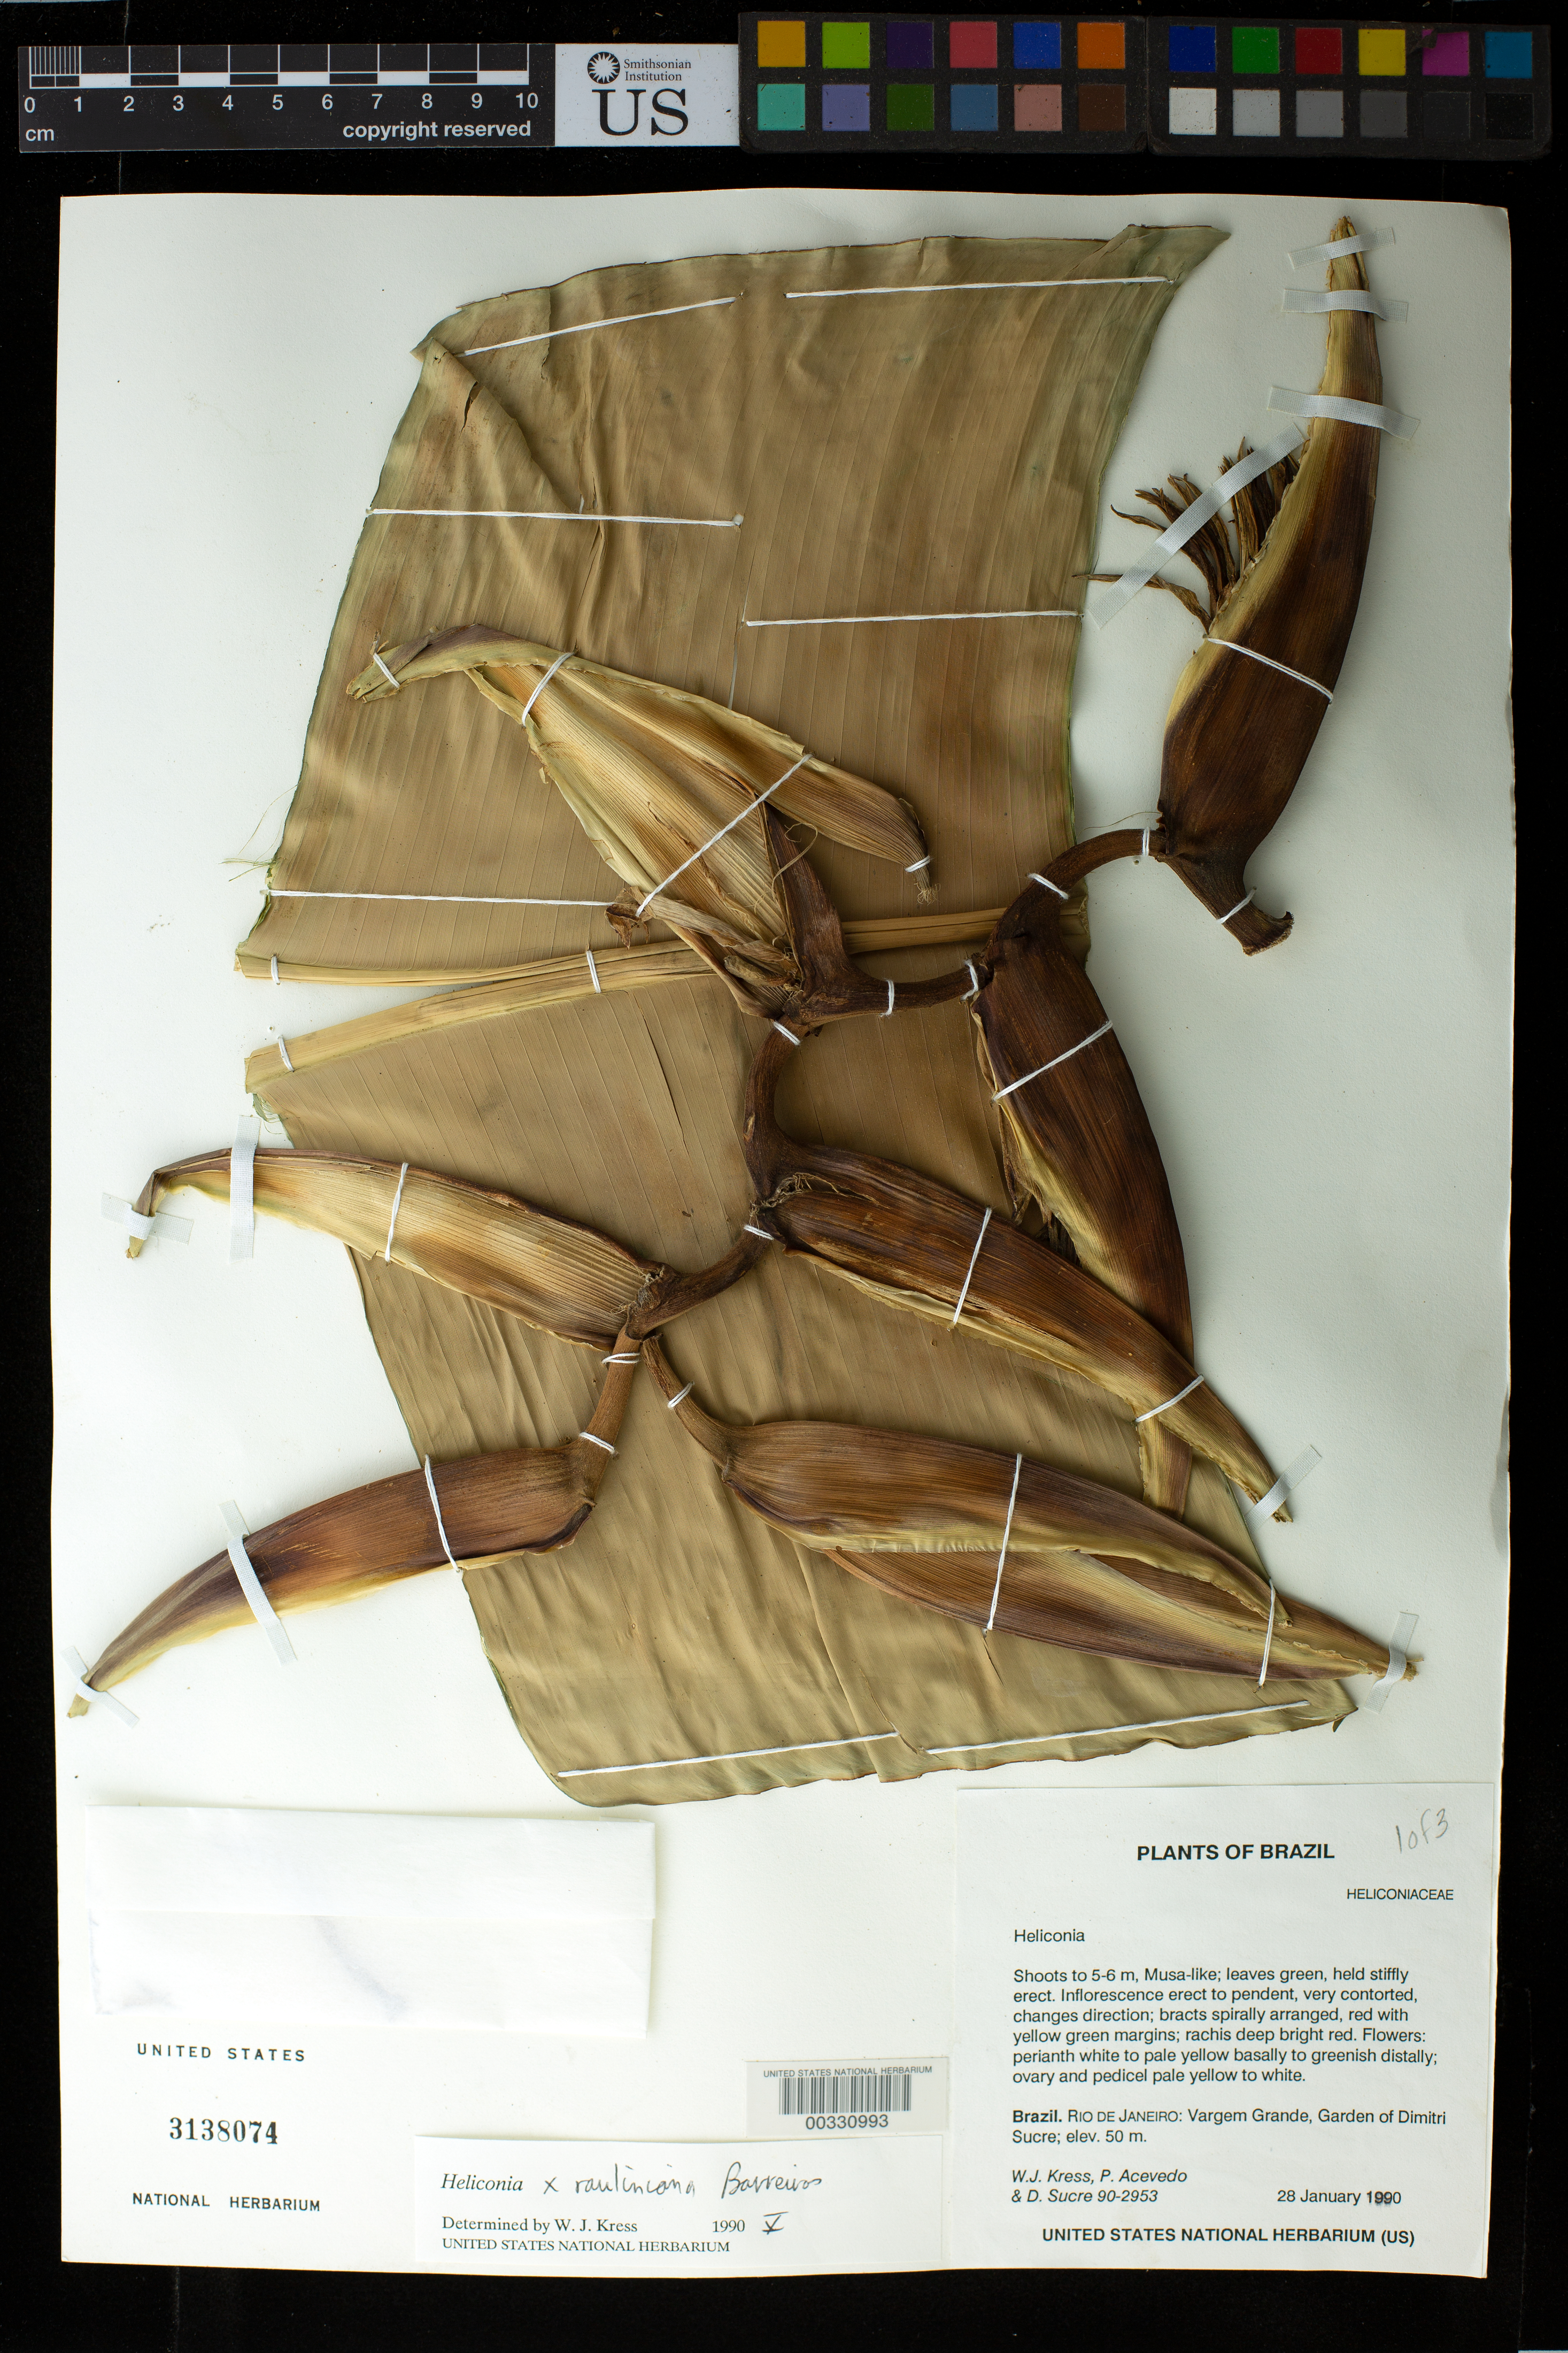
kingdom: Plantae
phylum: Tracheophyta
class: Liliopsida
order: Zingiberales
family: Heliconiaceae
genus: Heliconia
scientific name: Heliconia x rauliniana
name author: Barreiros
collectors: W. J. Kress, P. Acevedo-Rodr. & D. Sucre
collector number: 90-2953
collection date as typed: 28 Jan 1990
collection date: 1990-01-28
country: Brazil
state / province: Rio de Janeiro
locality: Vargem grande, garden of dimitri sucre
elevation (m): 50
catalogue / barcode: US 3138074